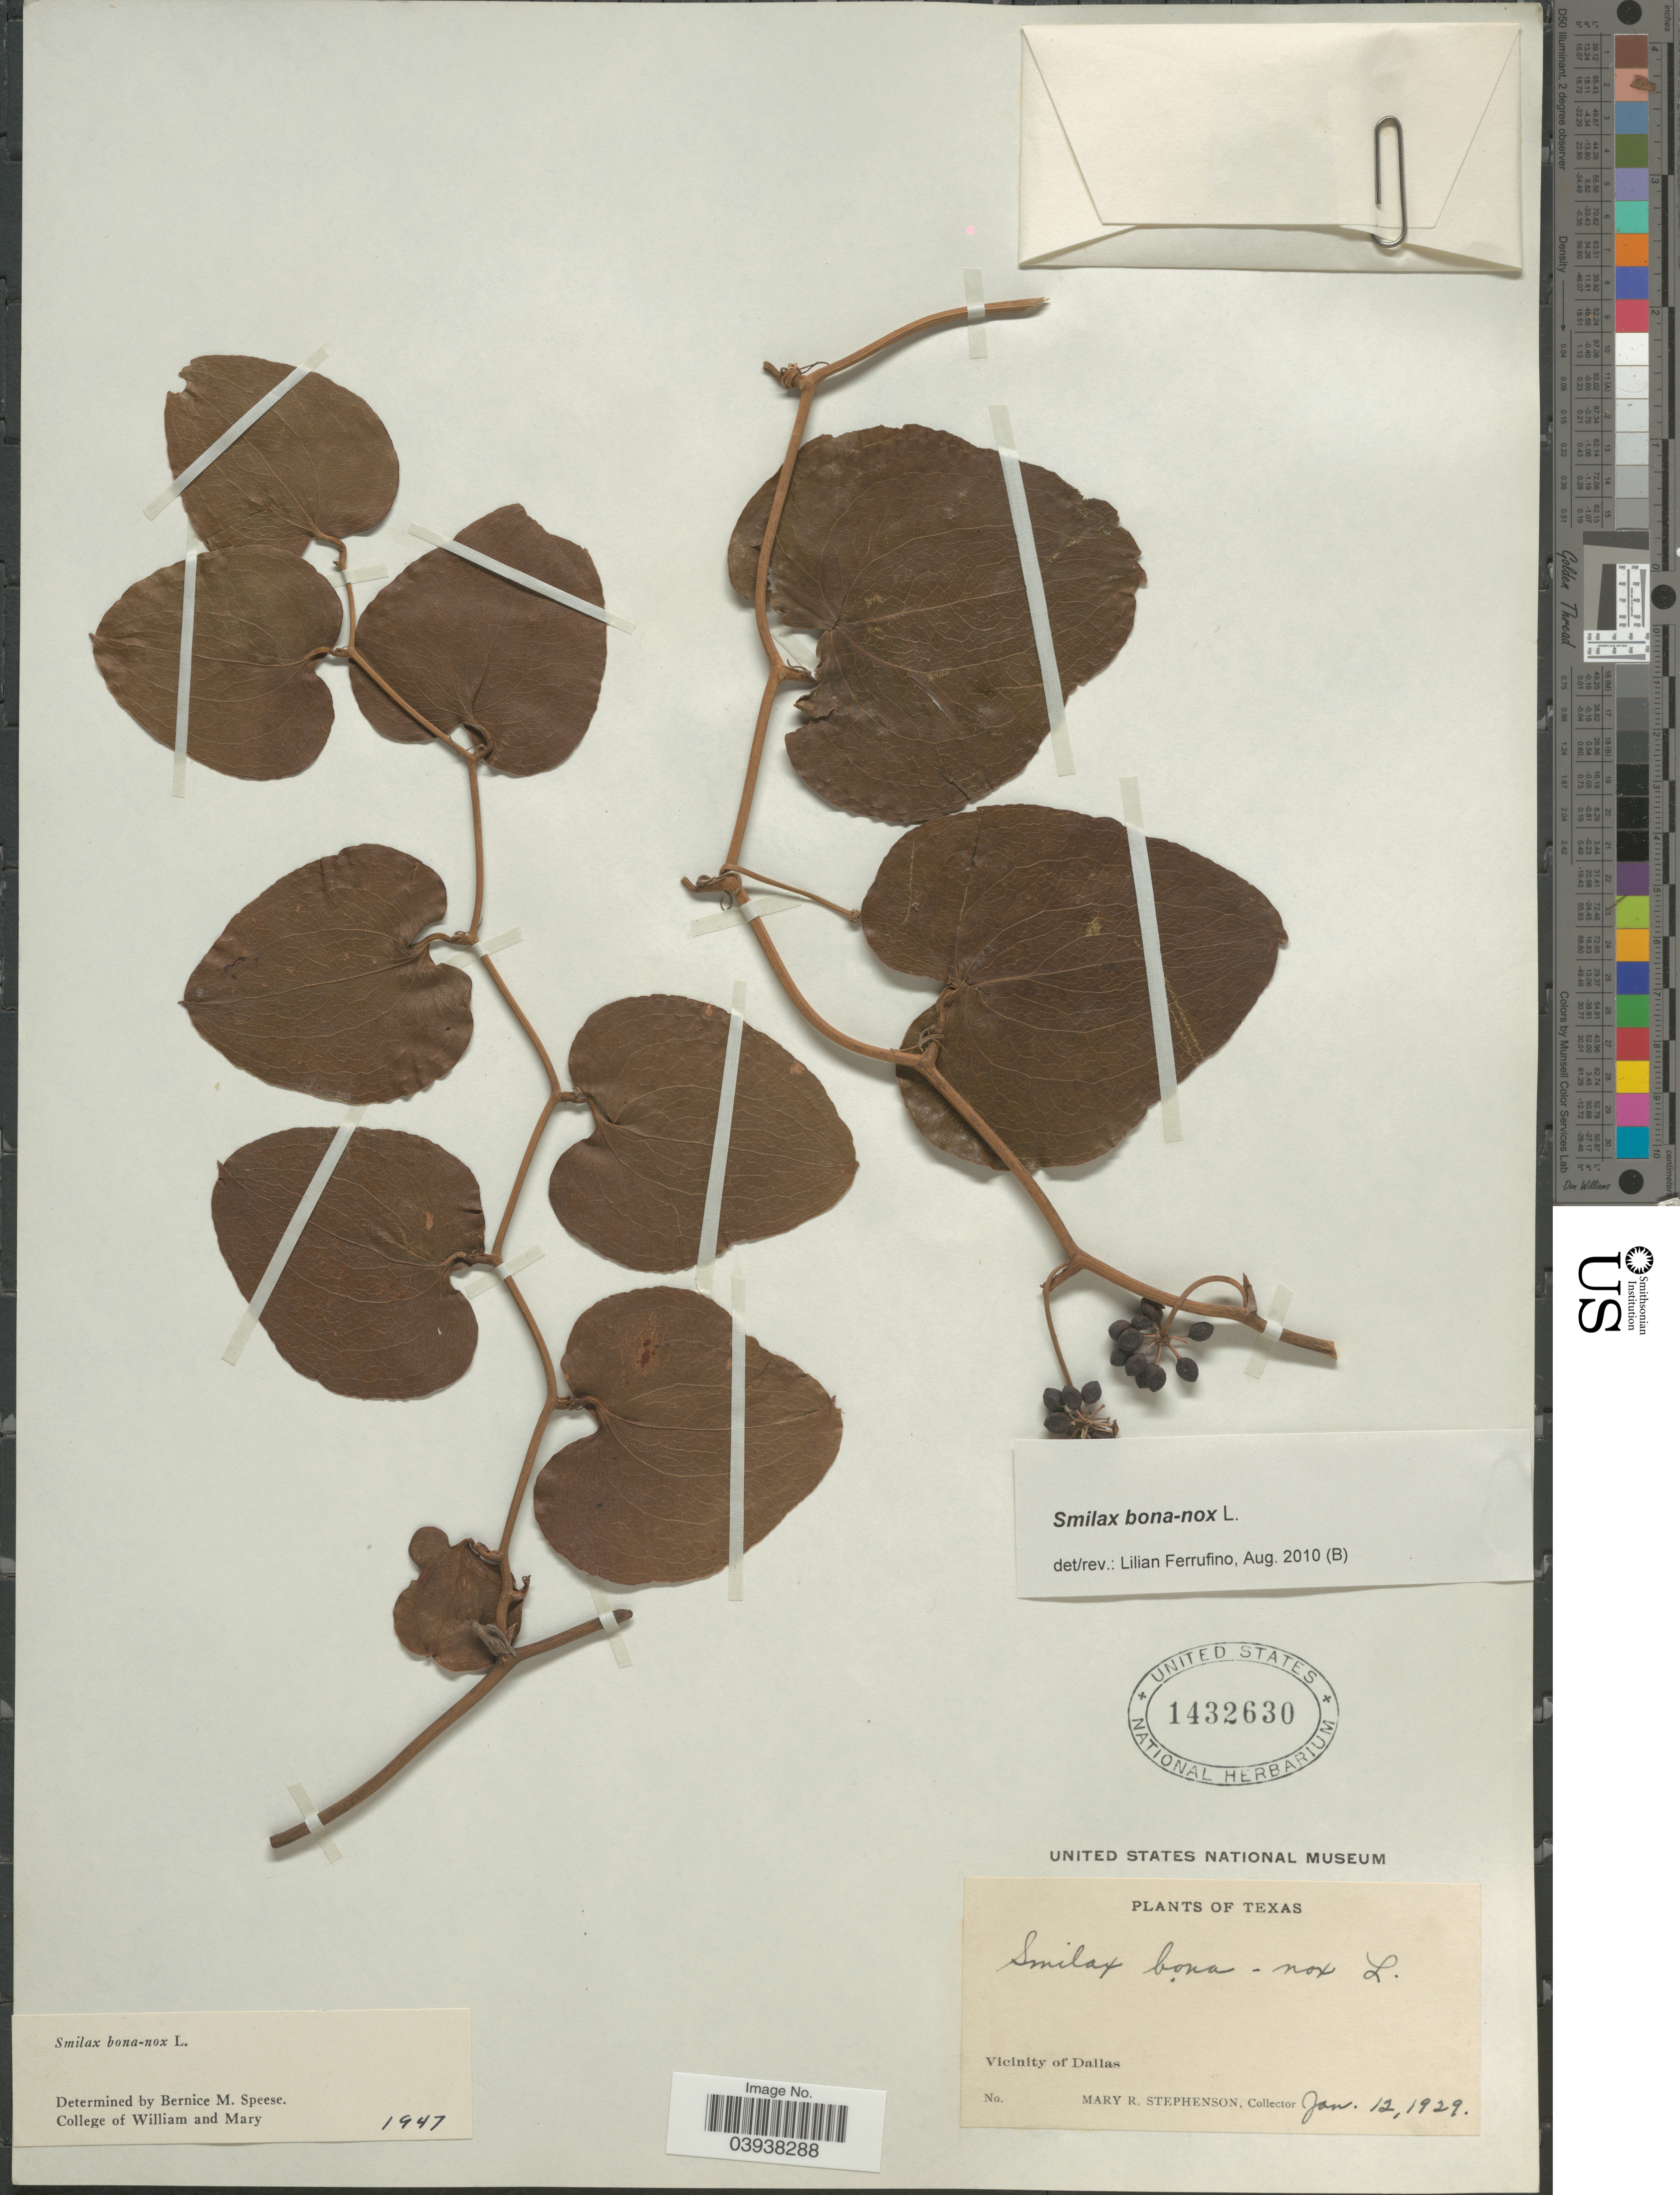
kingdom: Plantae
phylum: Tracheophyta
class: Liliopsida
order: Liliales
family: Smilacaceae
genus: Smilax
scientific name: Smilax bona-nox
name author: L.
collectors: M. Stephenson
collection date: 1929-01-12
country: United States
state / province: Texas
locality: Vicinity of Dallas.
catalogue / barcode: US 1432630